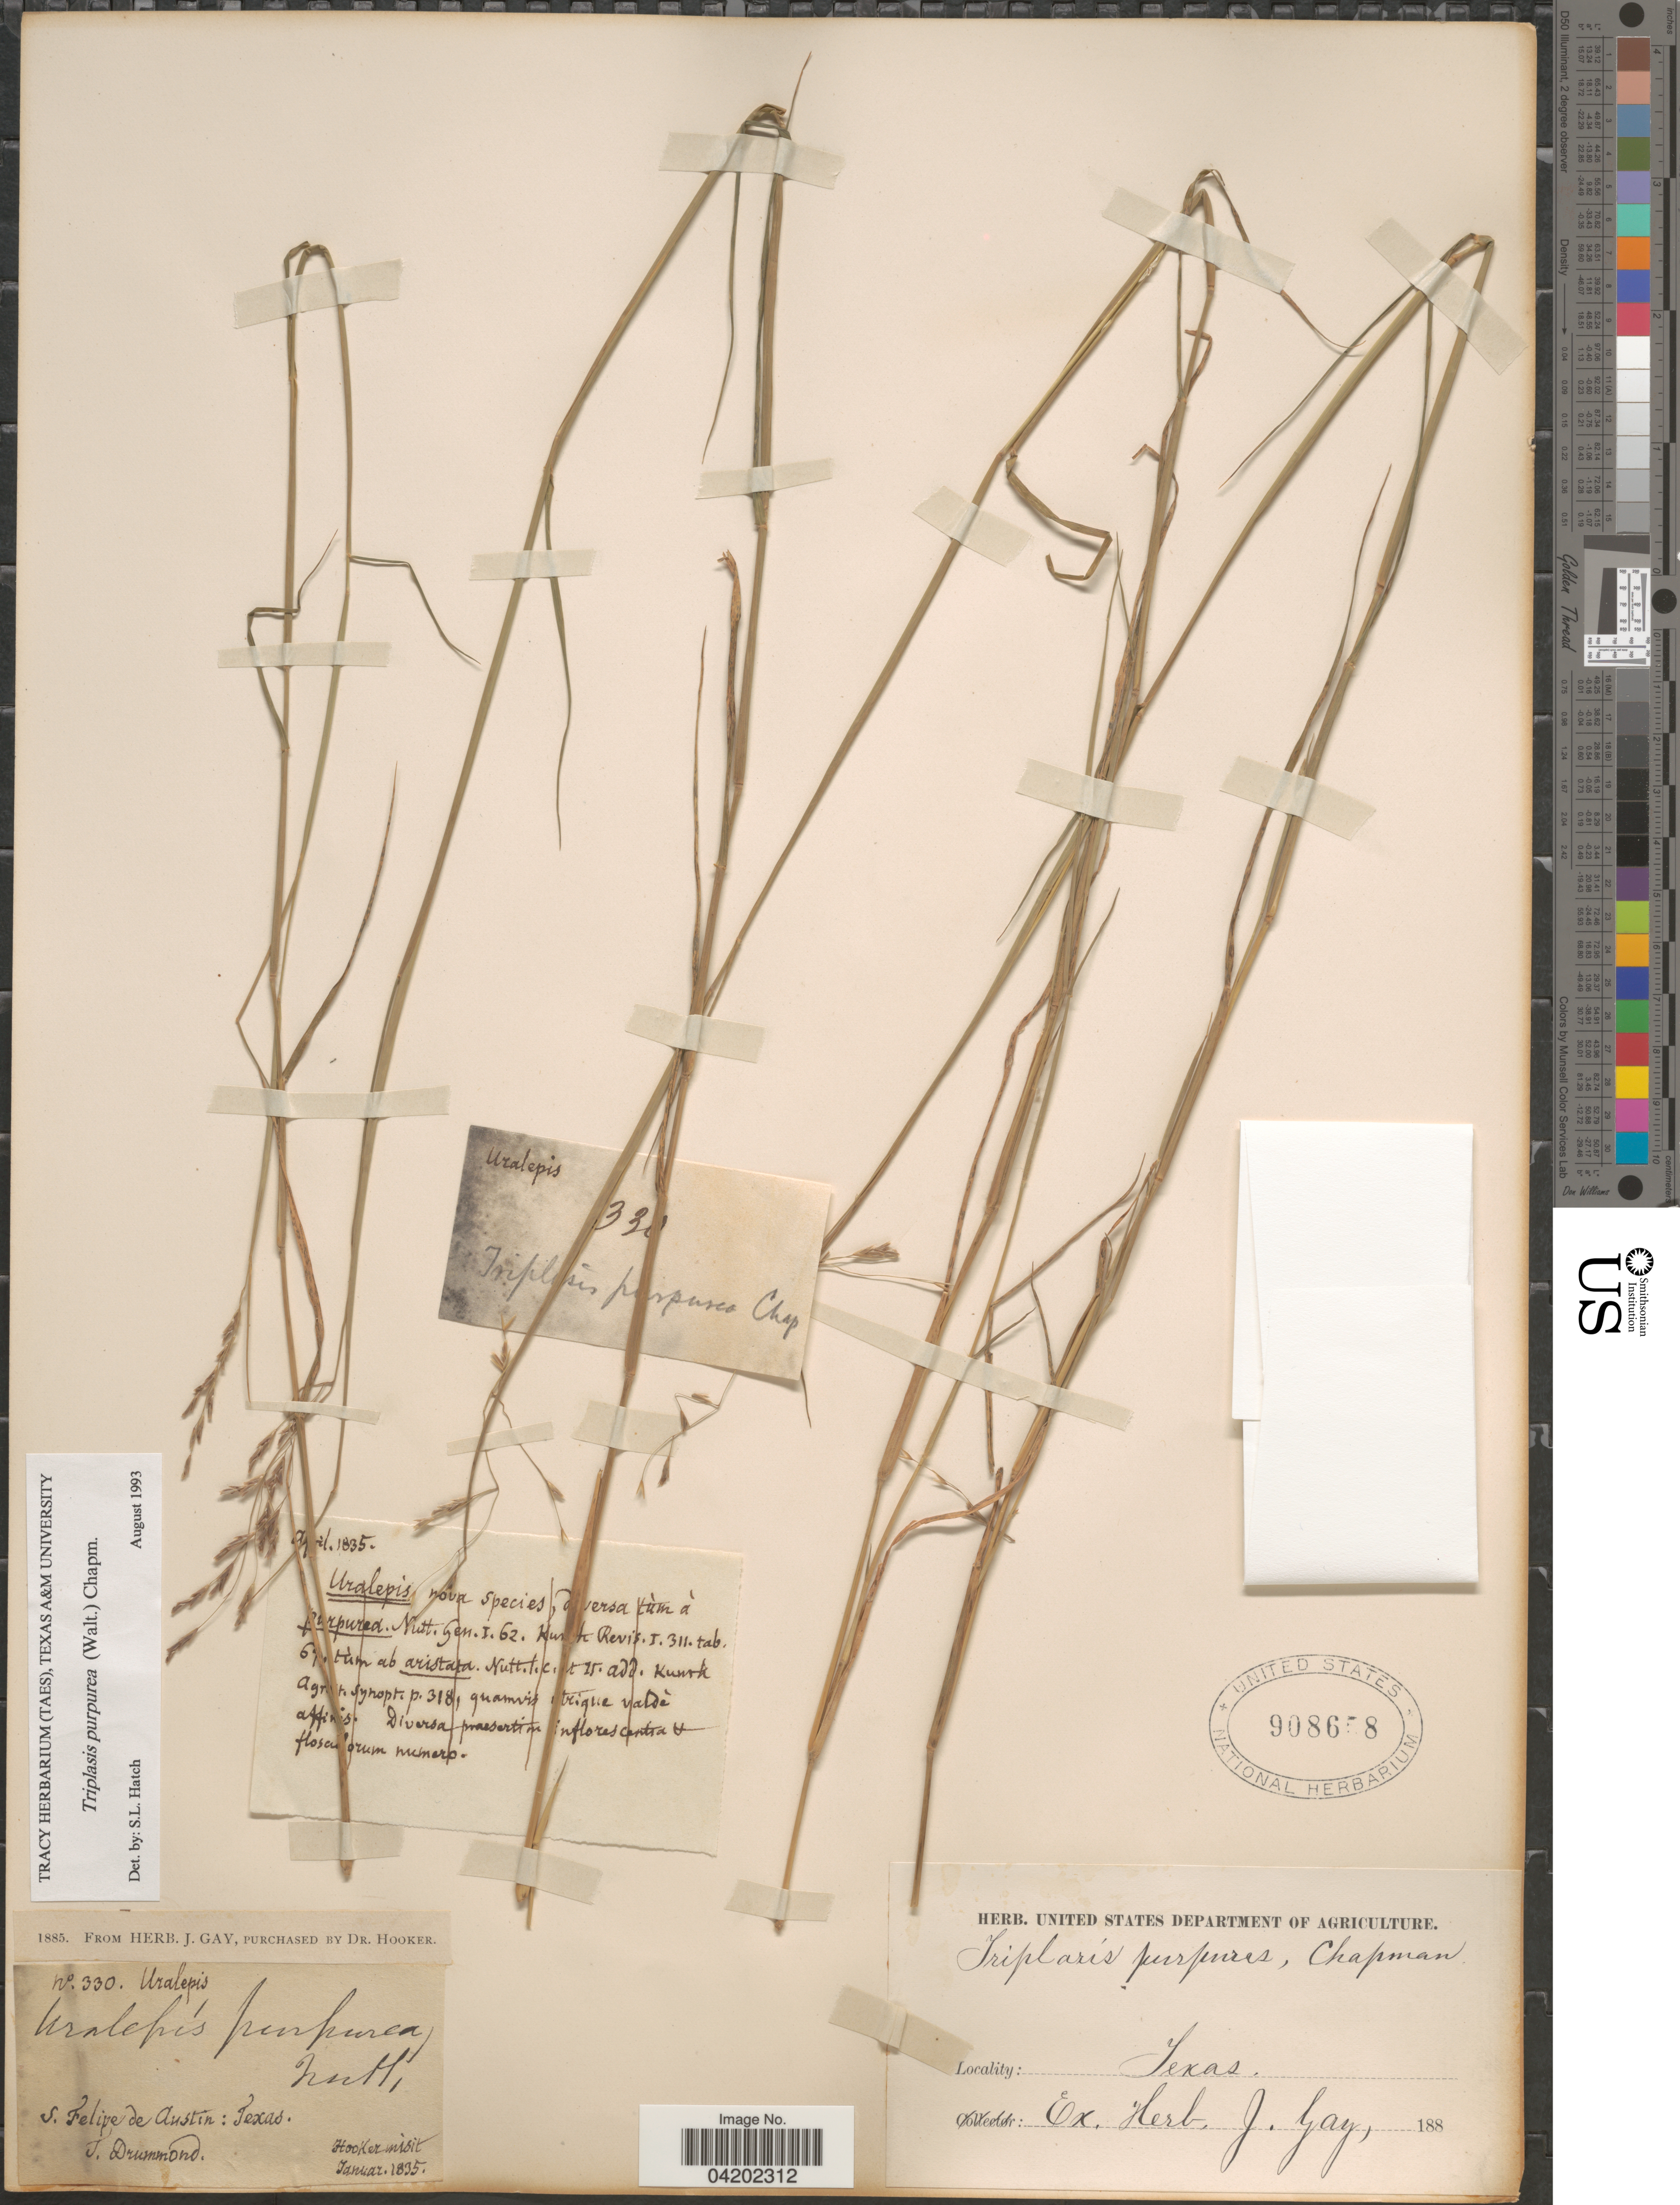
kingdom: Plantae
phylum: Tracheophyta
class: Liliopsida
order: Poales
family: Poaceae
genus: Triplasis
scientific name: Triplasis purpurea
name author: (Walter) Chapm.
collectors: J. Drummond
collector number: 330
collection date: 1835-01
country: United States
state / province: Texas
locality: S. Felipe de Austin.